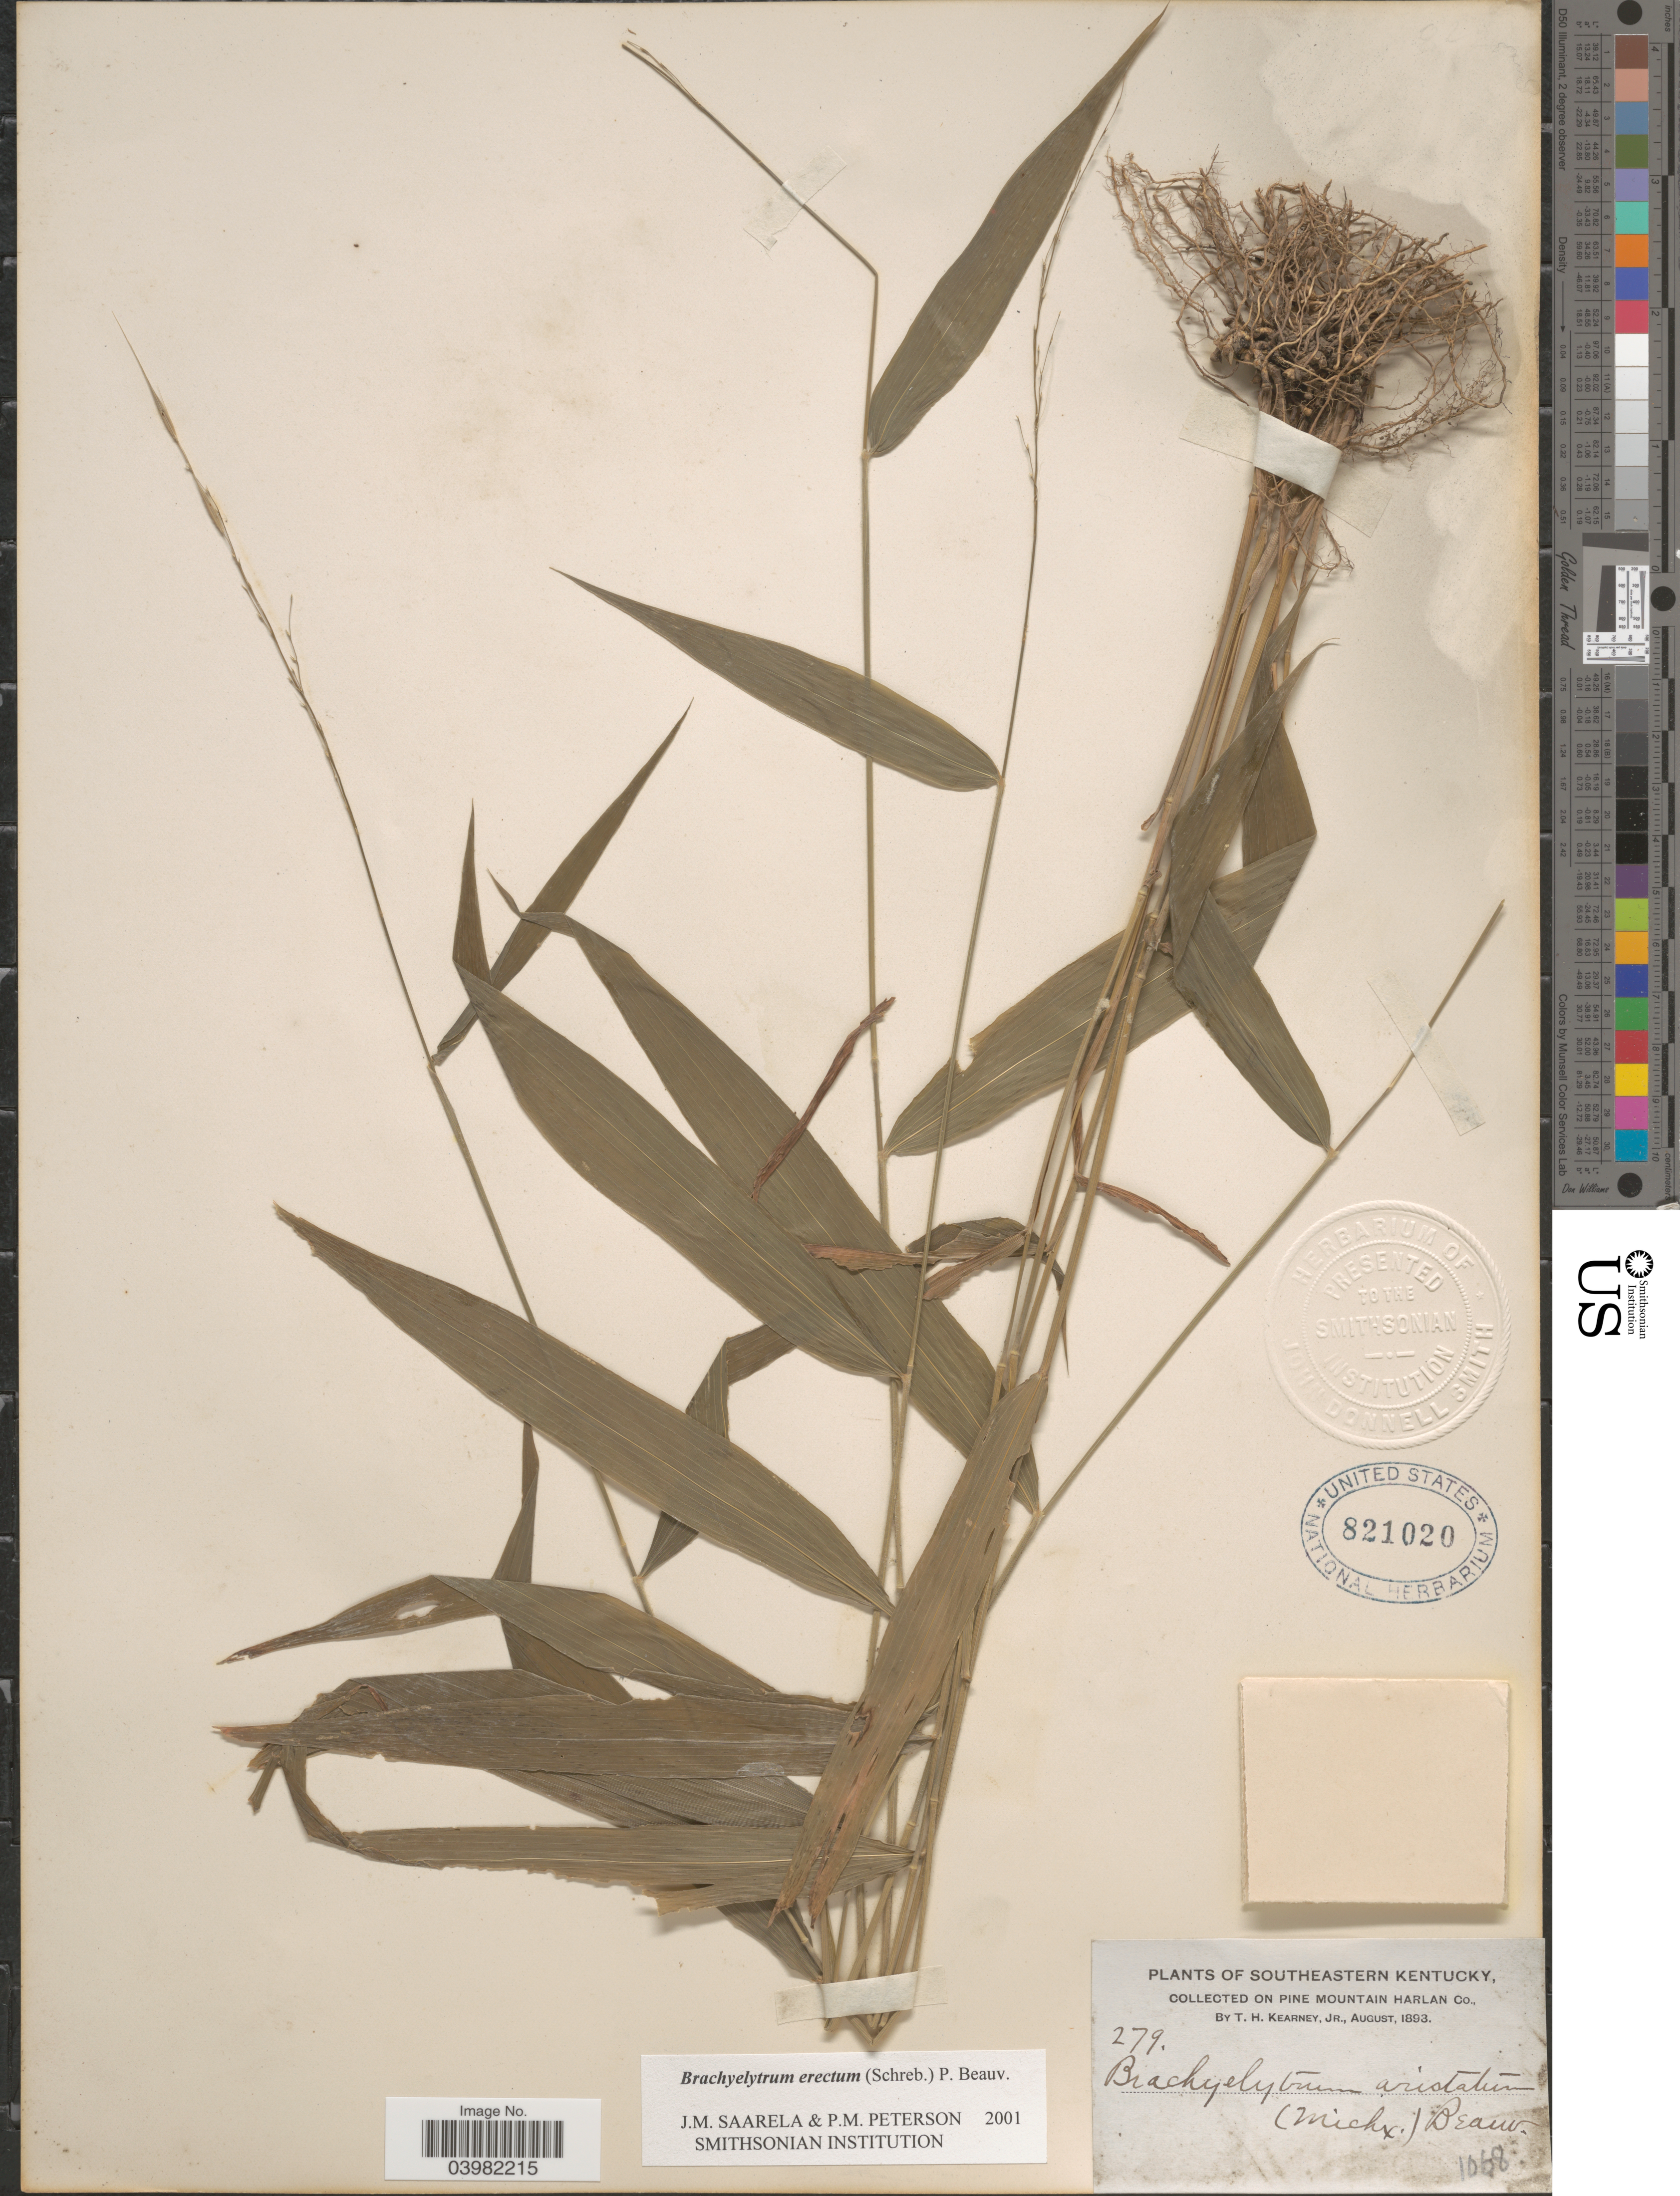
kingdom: Plantae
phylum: Tracheophyta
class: Liliopsida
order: Poales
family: Poaceae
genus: Brachyelytrum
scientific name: Brachyelytrum erectum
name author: (Schreb.) P. Beauv.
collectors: T. H. Kearney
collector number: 279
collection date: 1893-08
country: United States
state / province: Kentucky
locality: Southeastern Kentucky. On Pine Mountain Harlan Co.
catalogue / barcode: US 821020